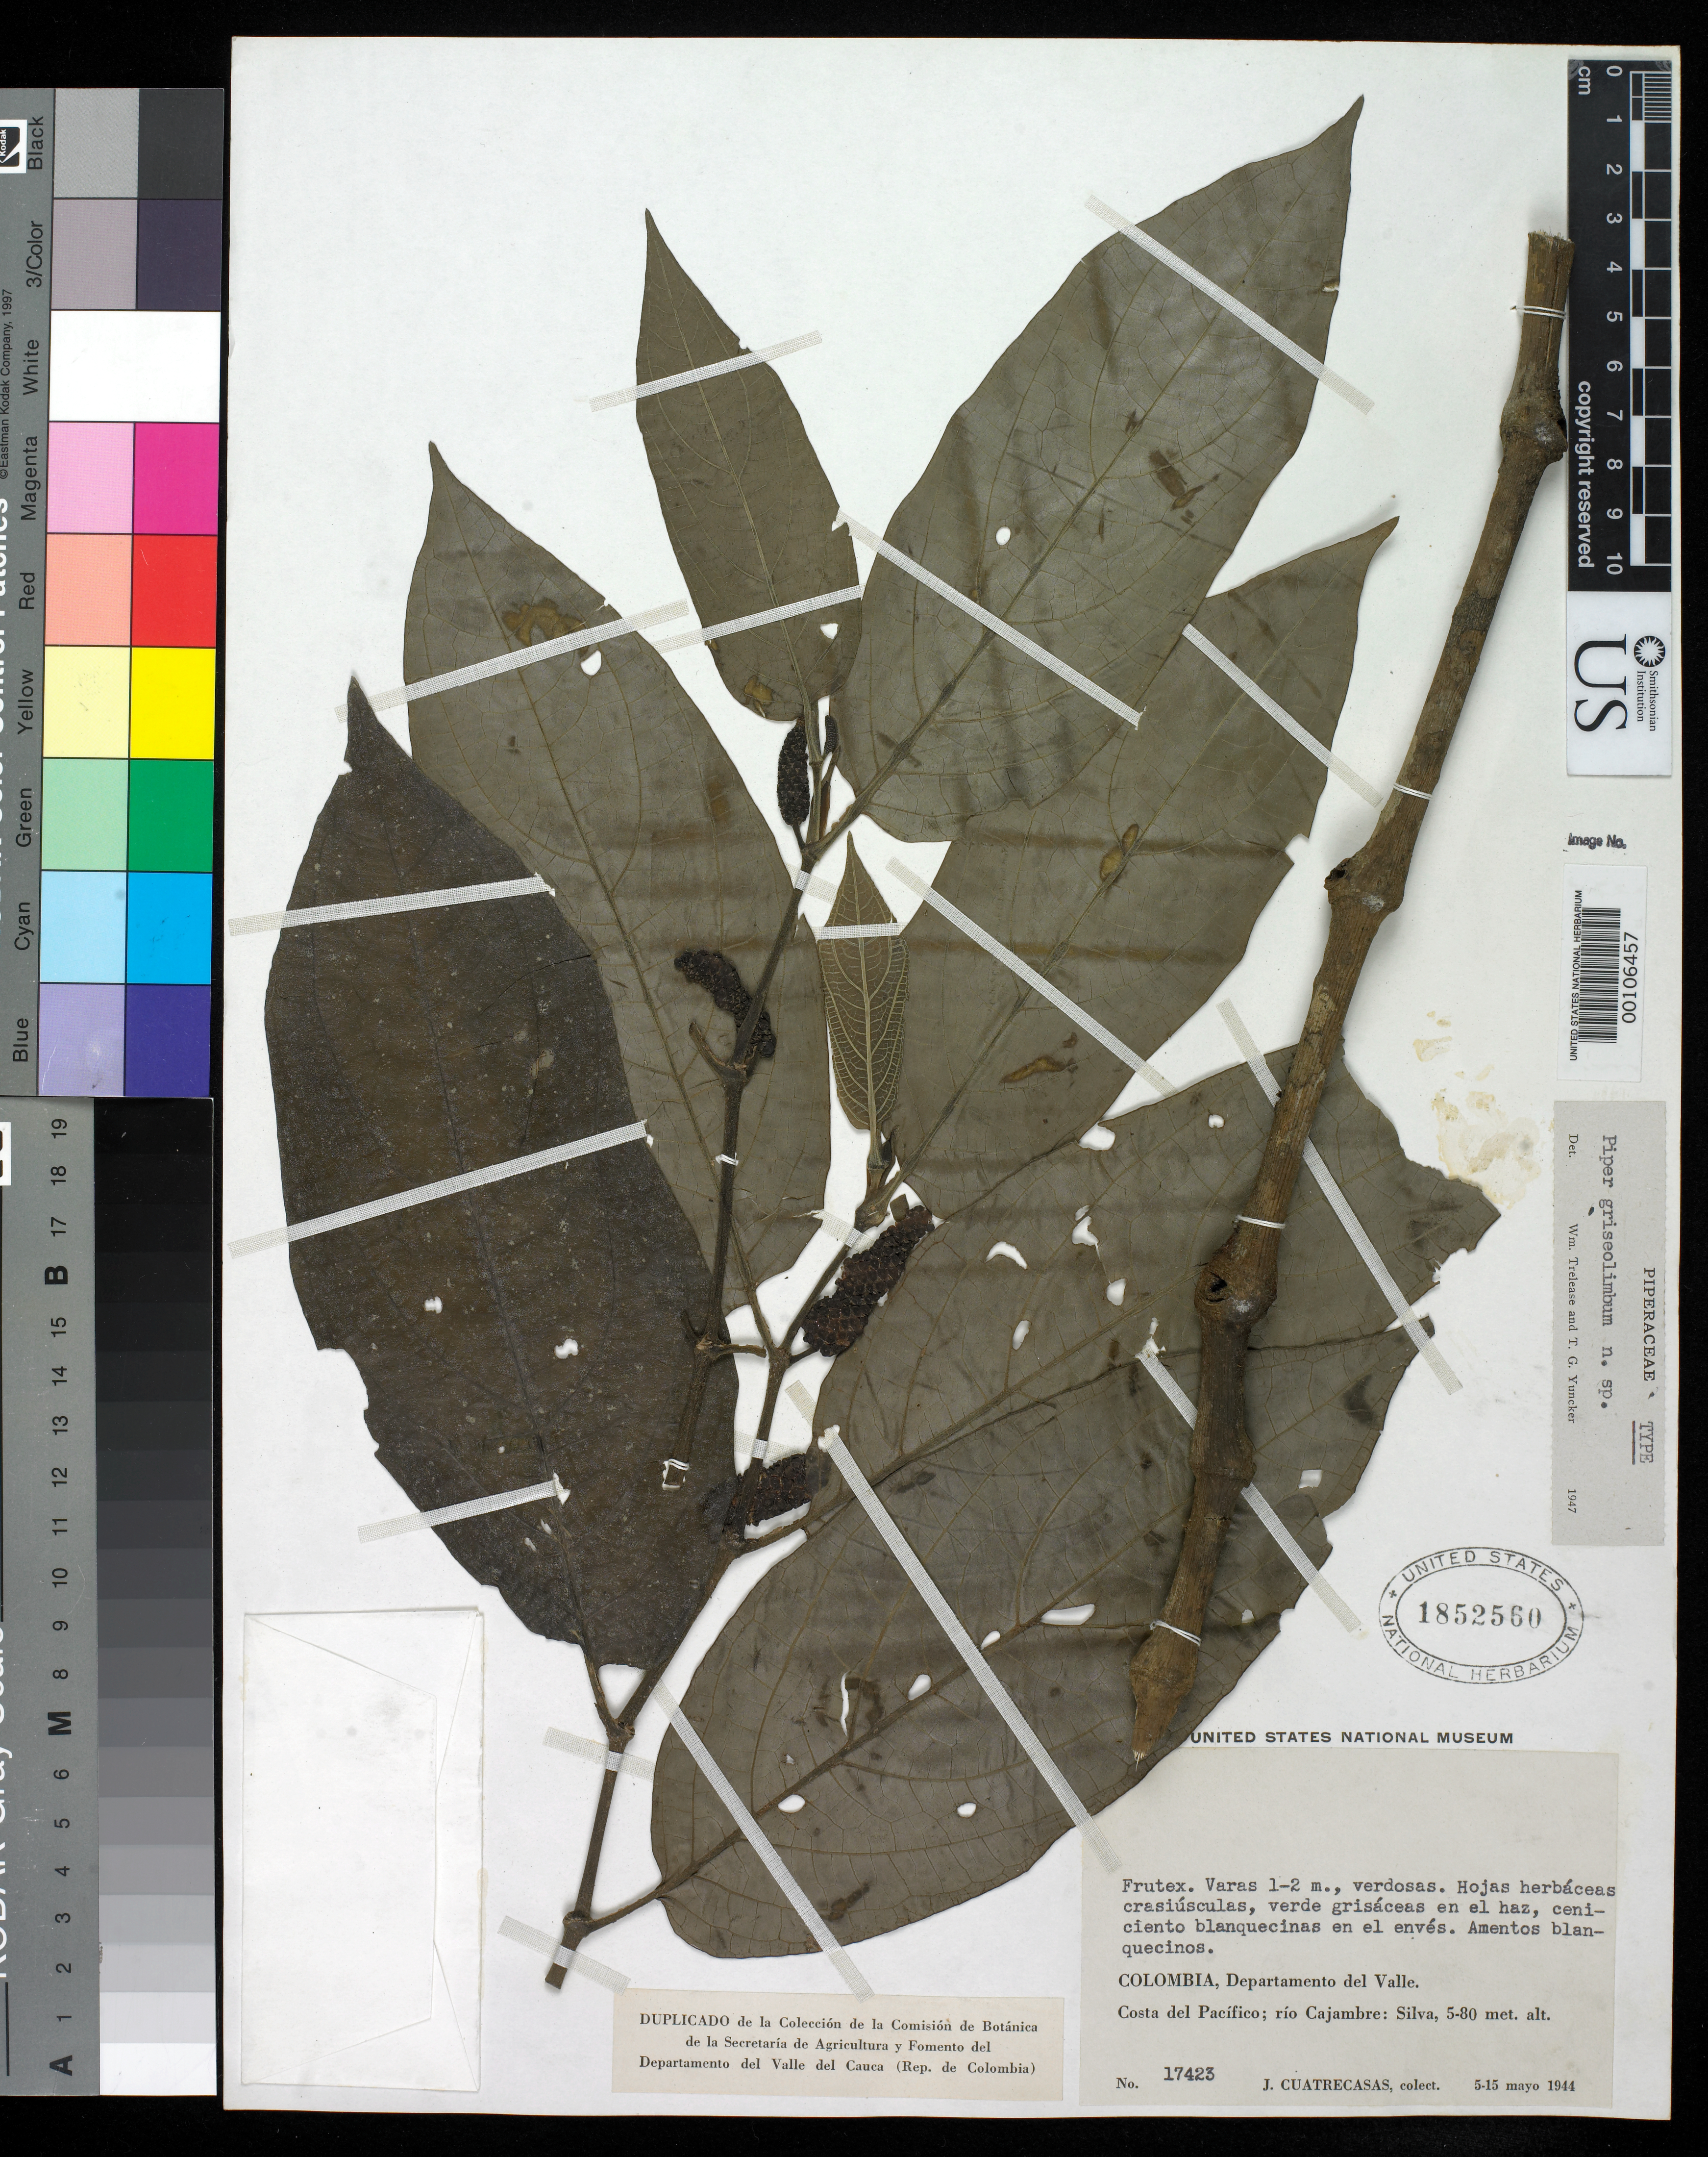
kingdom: Plantae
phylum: Tracheophyta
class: Magnoliopsida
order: Piperales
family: Piperaceae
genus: Piper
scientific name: Piper griseolimbum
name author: Trel. & Yunck.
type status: Holotype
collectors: J. Cuatrecasas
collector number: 17423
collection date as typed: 05 May 1944 to 15 May 1944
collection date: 1944-05-05/1944-05-15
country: Colombia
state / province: Valle del Cauca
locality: Pacific Coast, Rio Cajambre, silva.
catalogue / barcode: US 1852560